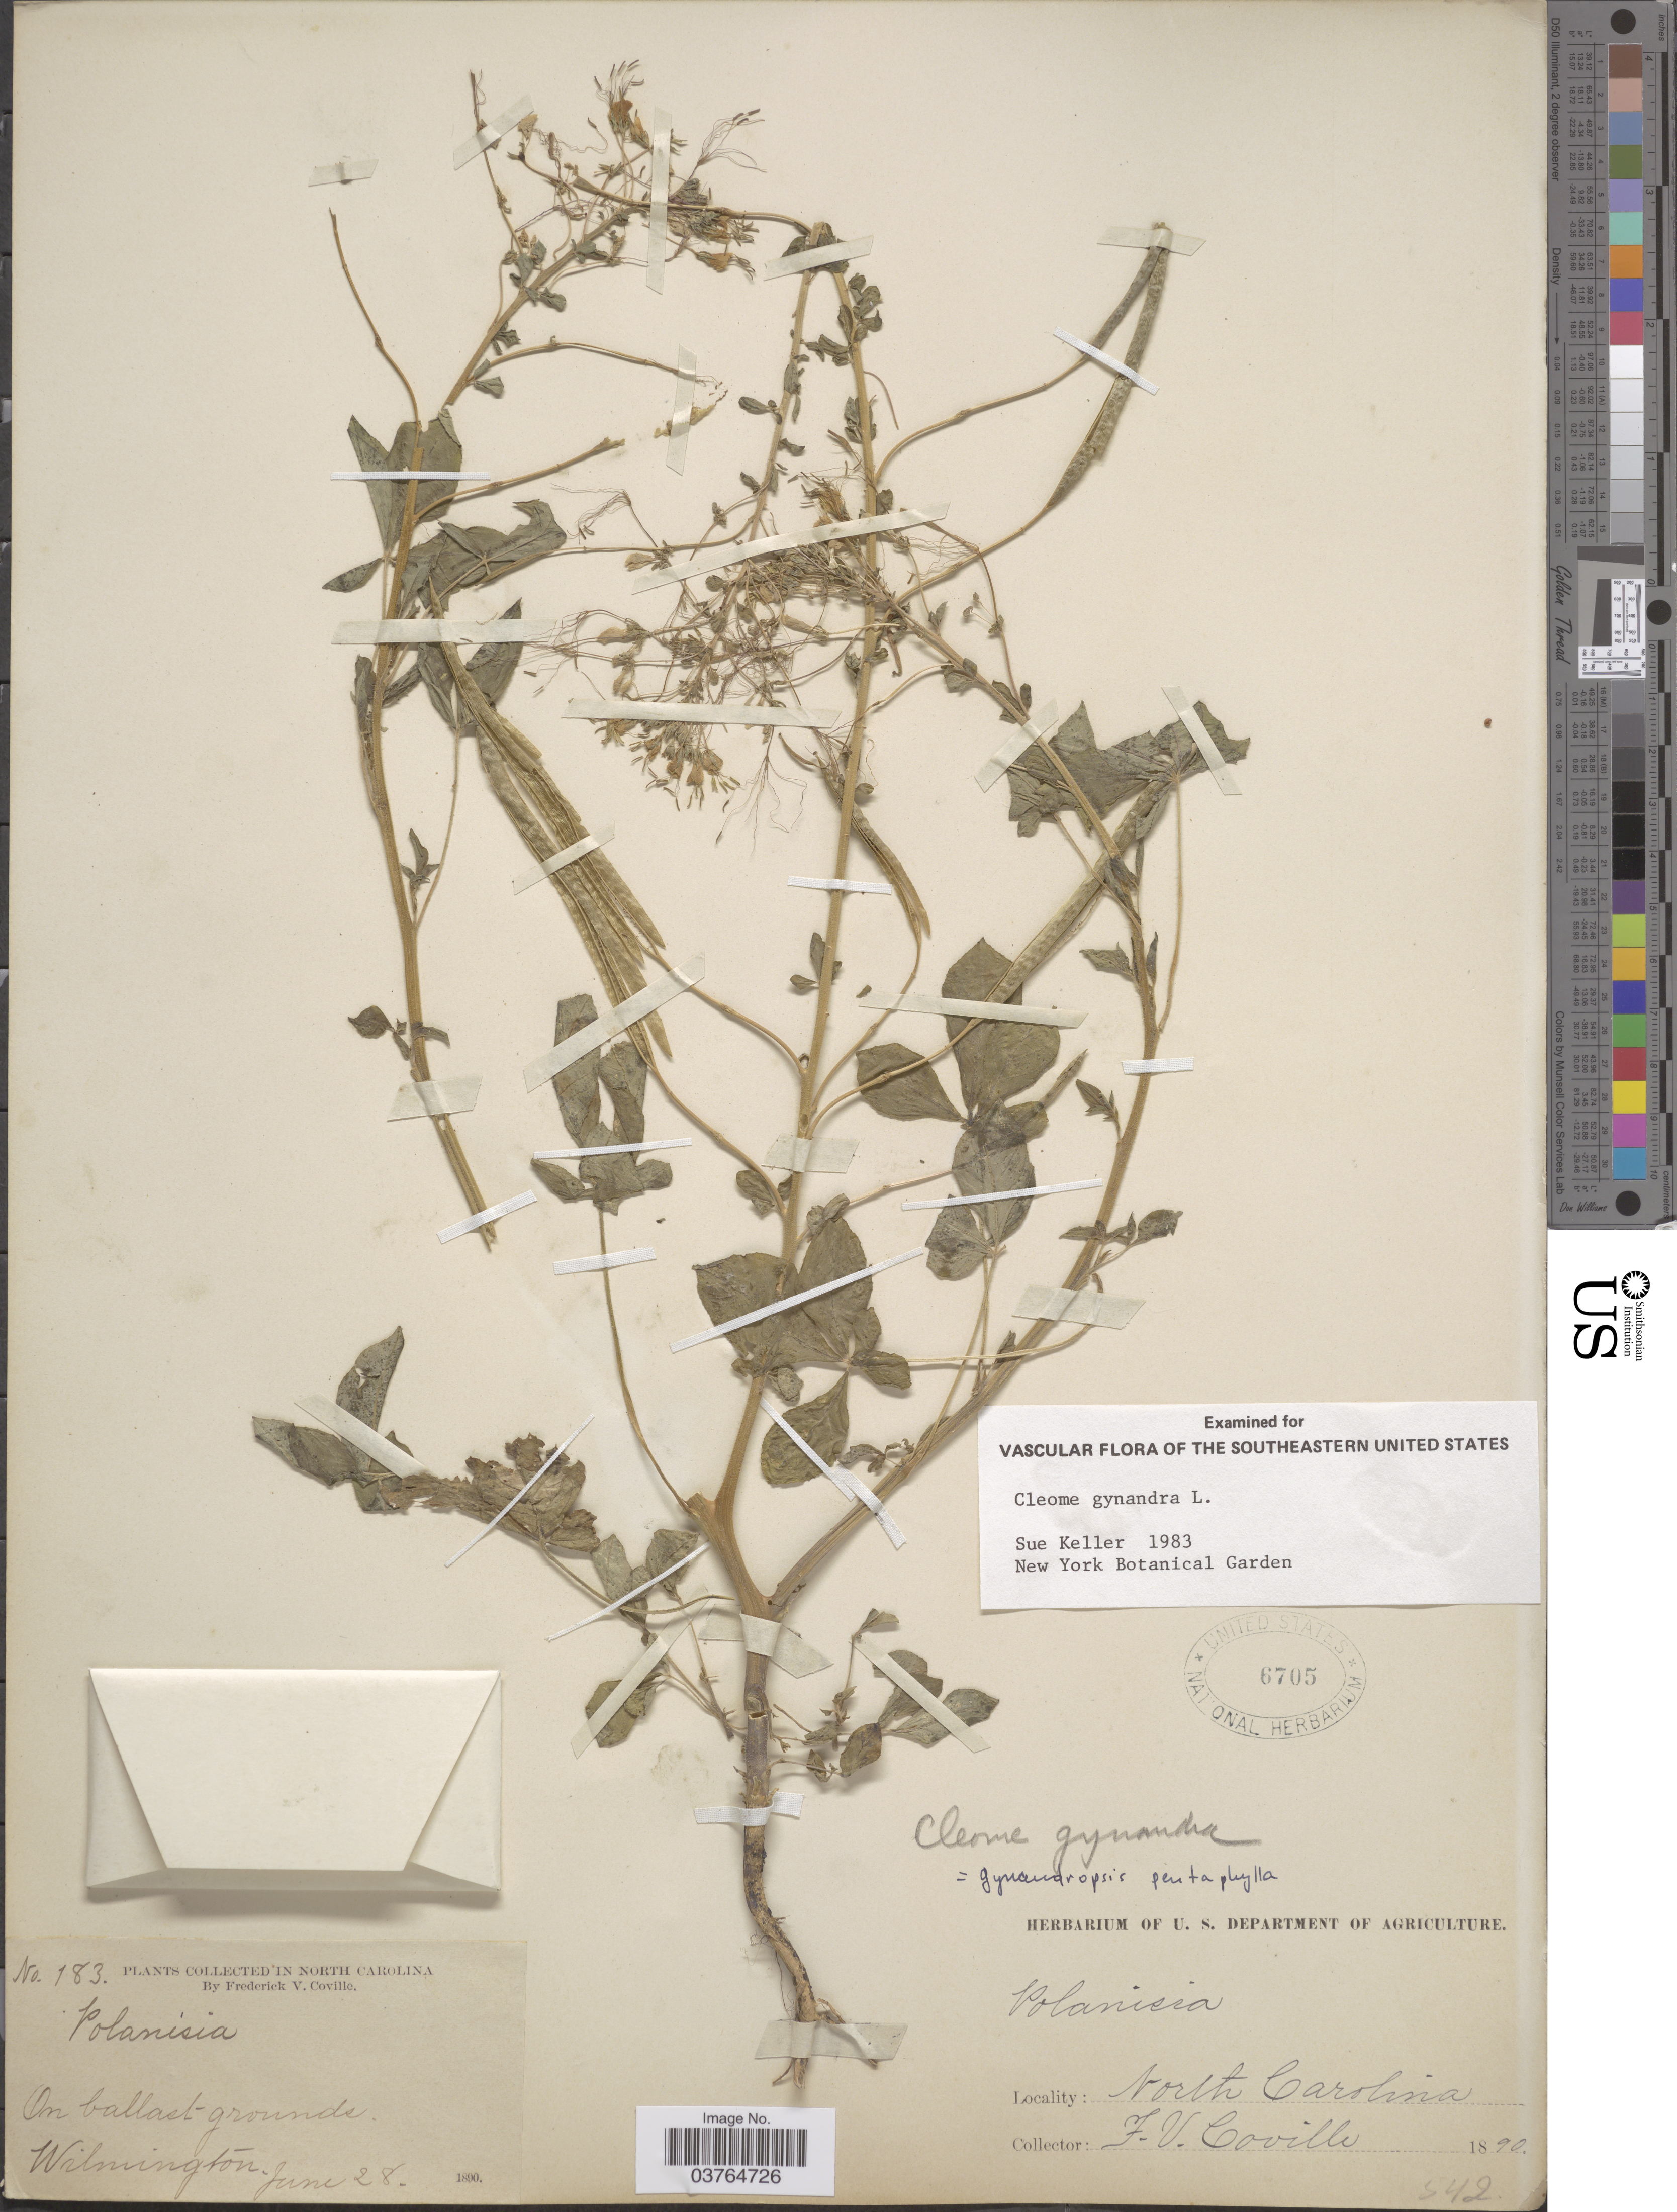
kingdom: Plantae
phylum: Tracheophyta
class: Magnoliopsida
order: Brassicales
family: Cleomaceae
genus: Gynandropsis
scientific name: Gynandropsis gynandra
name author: (L.) Briq.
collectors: F. V. Coville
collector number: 183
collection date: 1890-06-28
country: United States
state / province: North Carolina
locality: On ballast grounds. Wilmington.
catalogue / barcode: US 6705